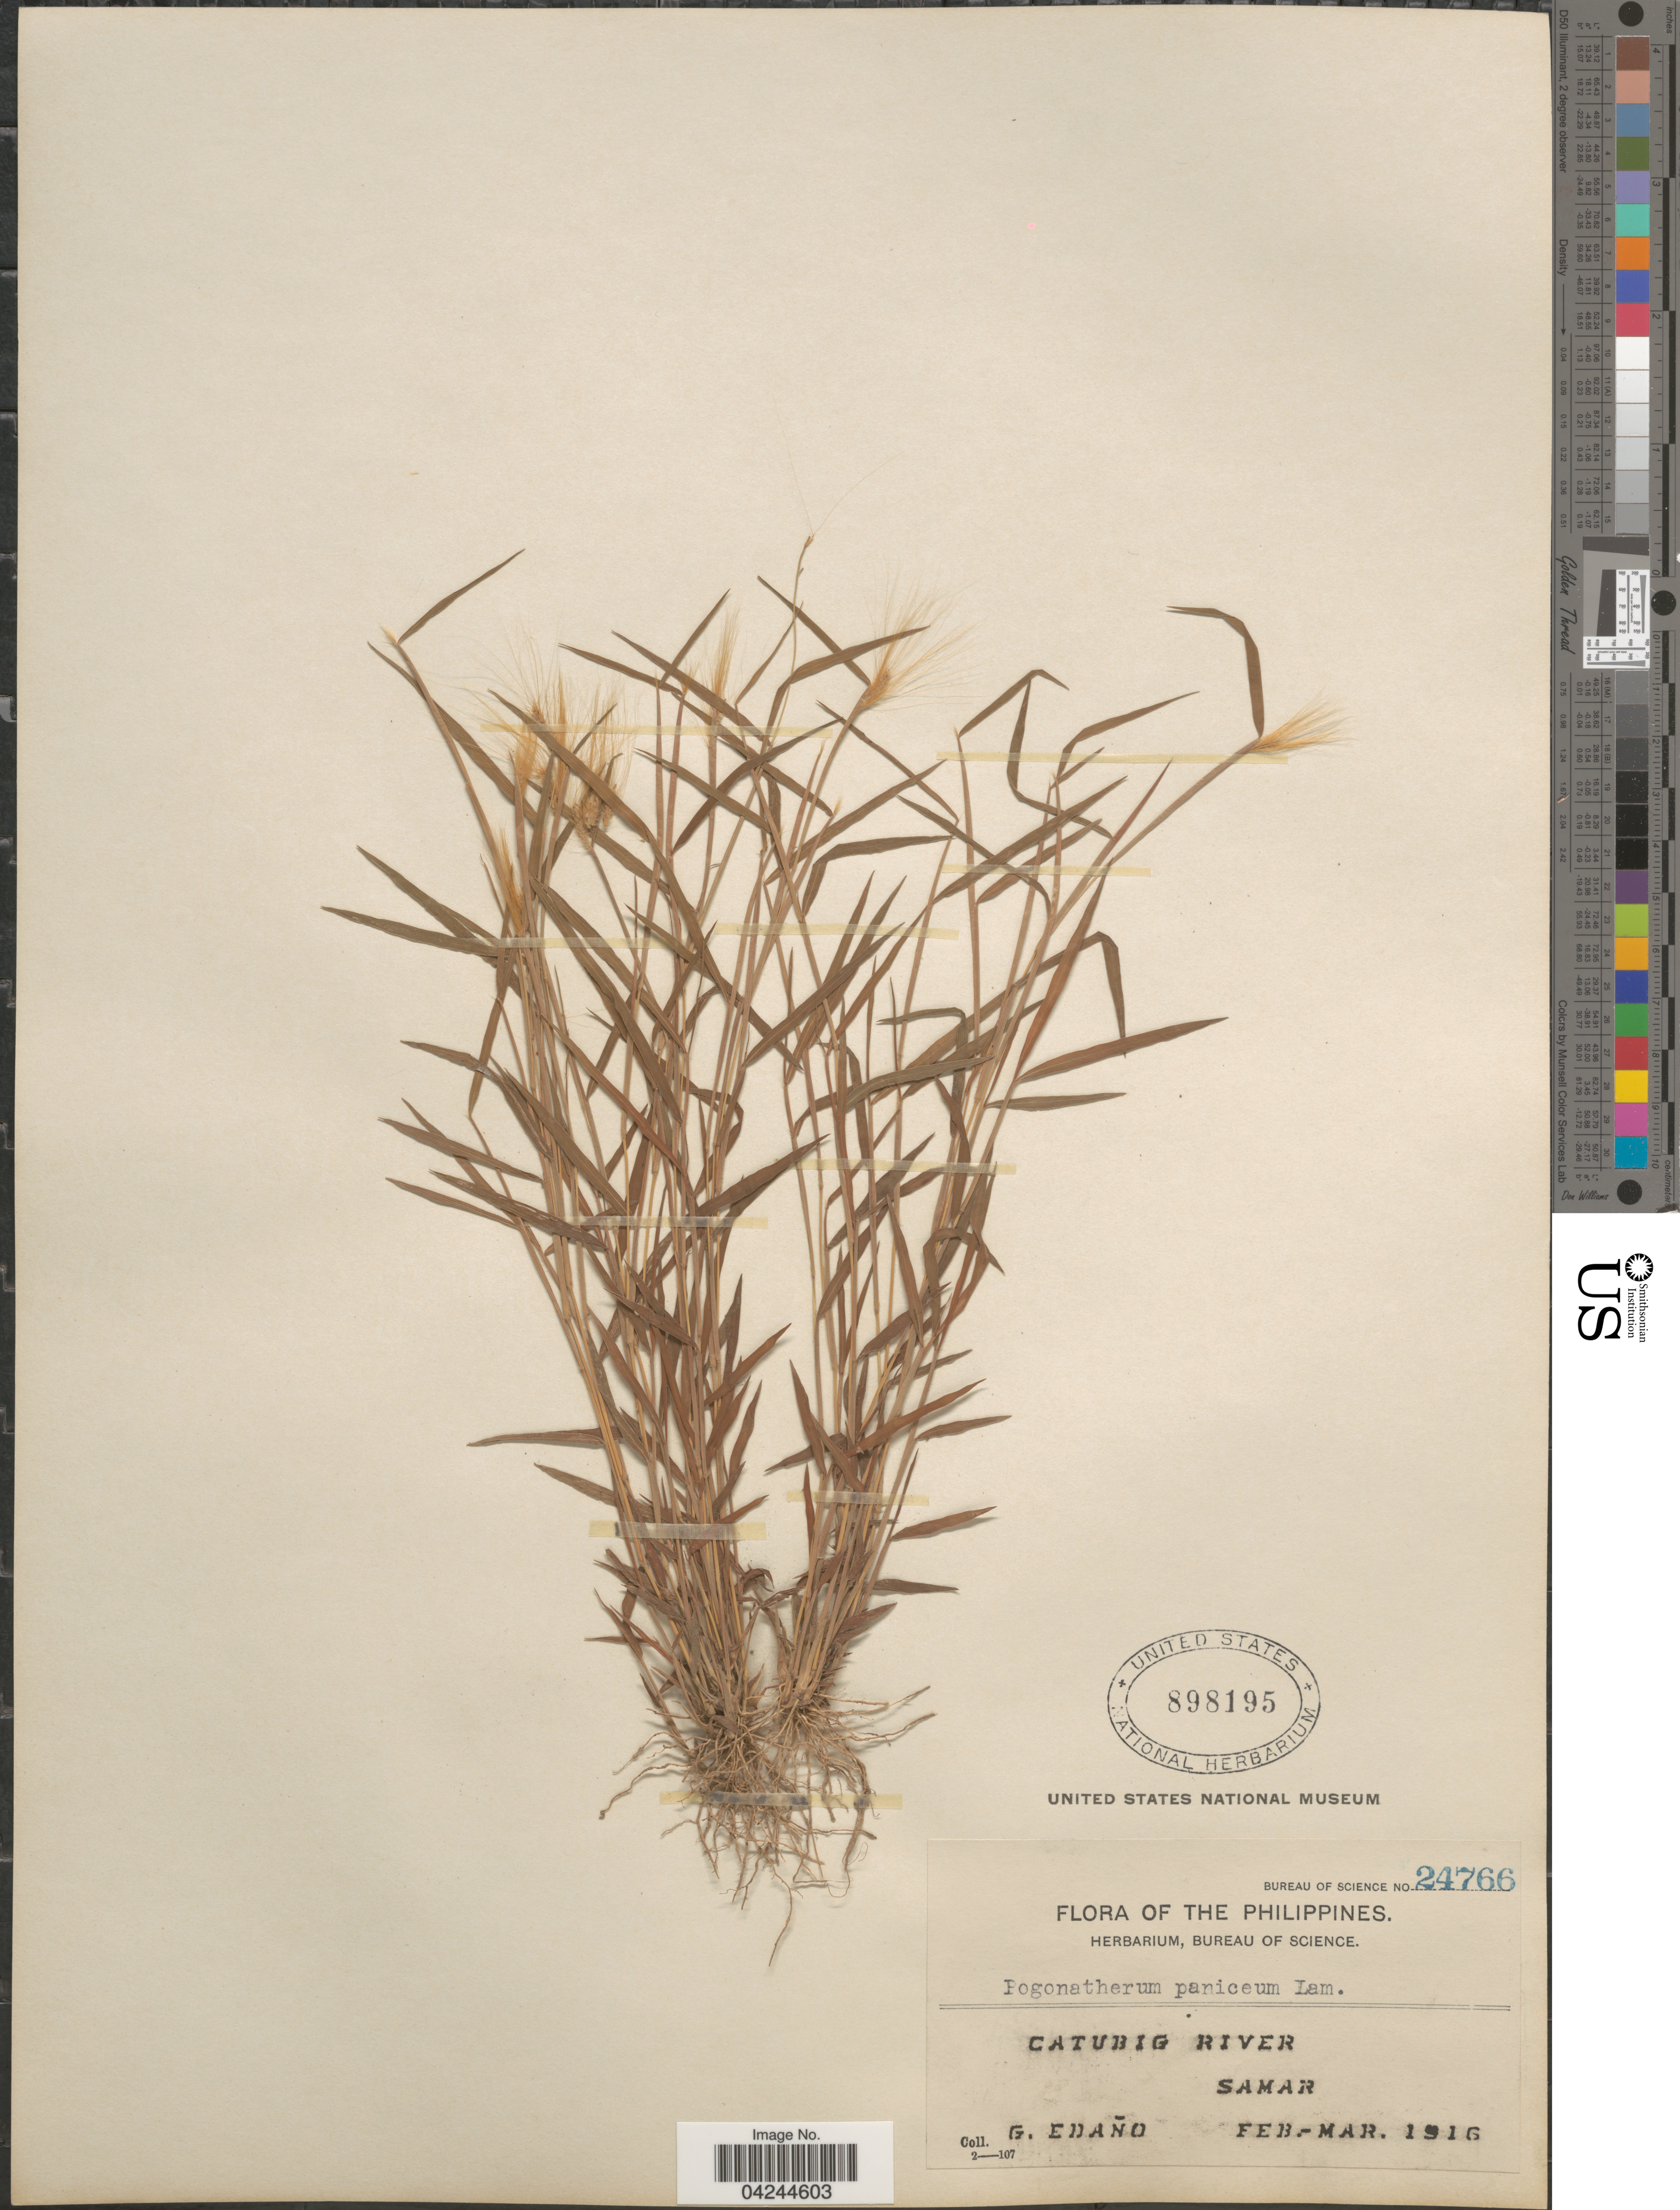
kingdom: Plantae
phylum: Tracheophyta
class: Liliopsida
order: Poales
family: Poaceae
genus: Pogonatherum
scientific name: Pogonatherum crinitum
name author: (Thunb.) Kunth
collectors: G. Edaño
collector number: Bureau of Science 24766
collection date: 1916-02/1916-03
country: Philippines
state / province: Eastern Visayas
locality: Catubig River, Samar.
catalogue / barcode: US 898195